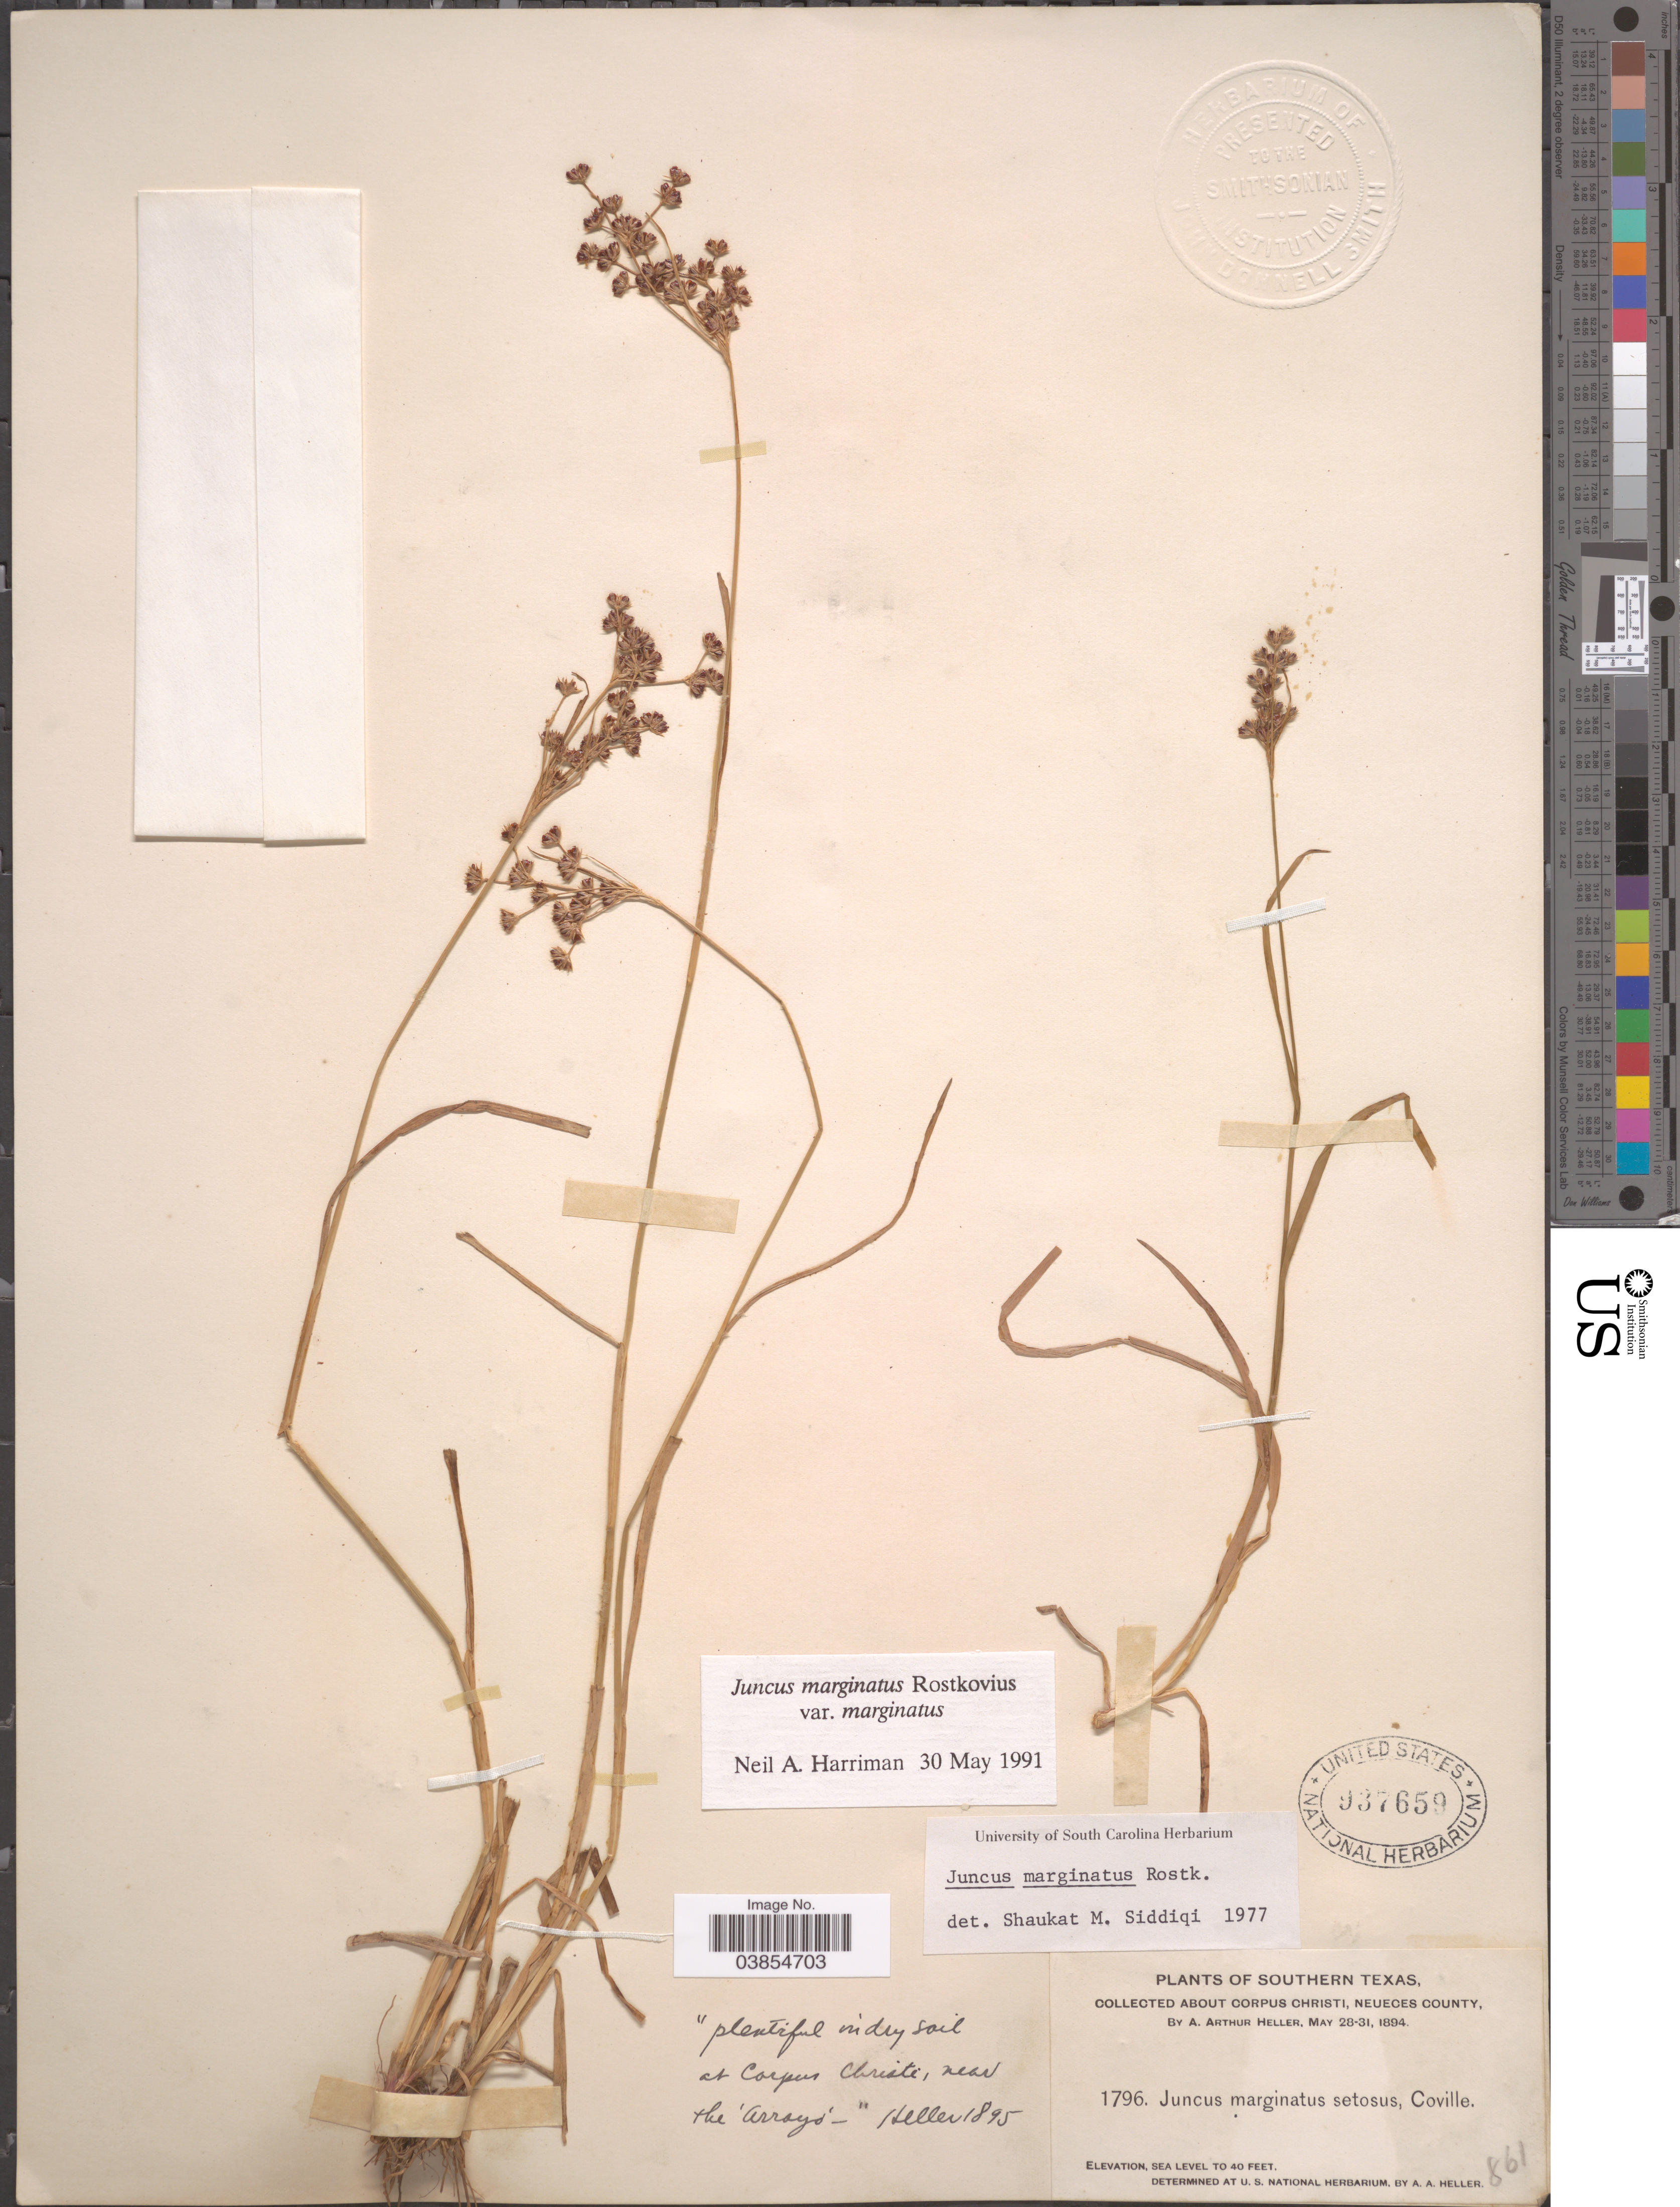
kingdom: Plantae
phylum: Tracheophyta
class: Liliopsida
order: Poales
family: Juncaceae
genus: Juncus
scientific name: Juncus marginatus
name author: Rostk.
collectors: A. A. Heller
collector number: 1796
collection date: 1894-05-28/1894-05-31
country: United States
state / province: Texas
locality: Southern Texas. About Corpus Christi, Neueces County.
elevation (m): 0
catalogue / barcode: US 937659